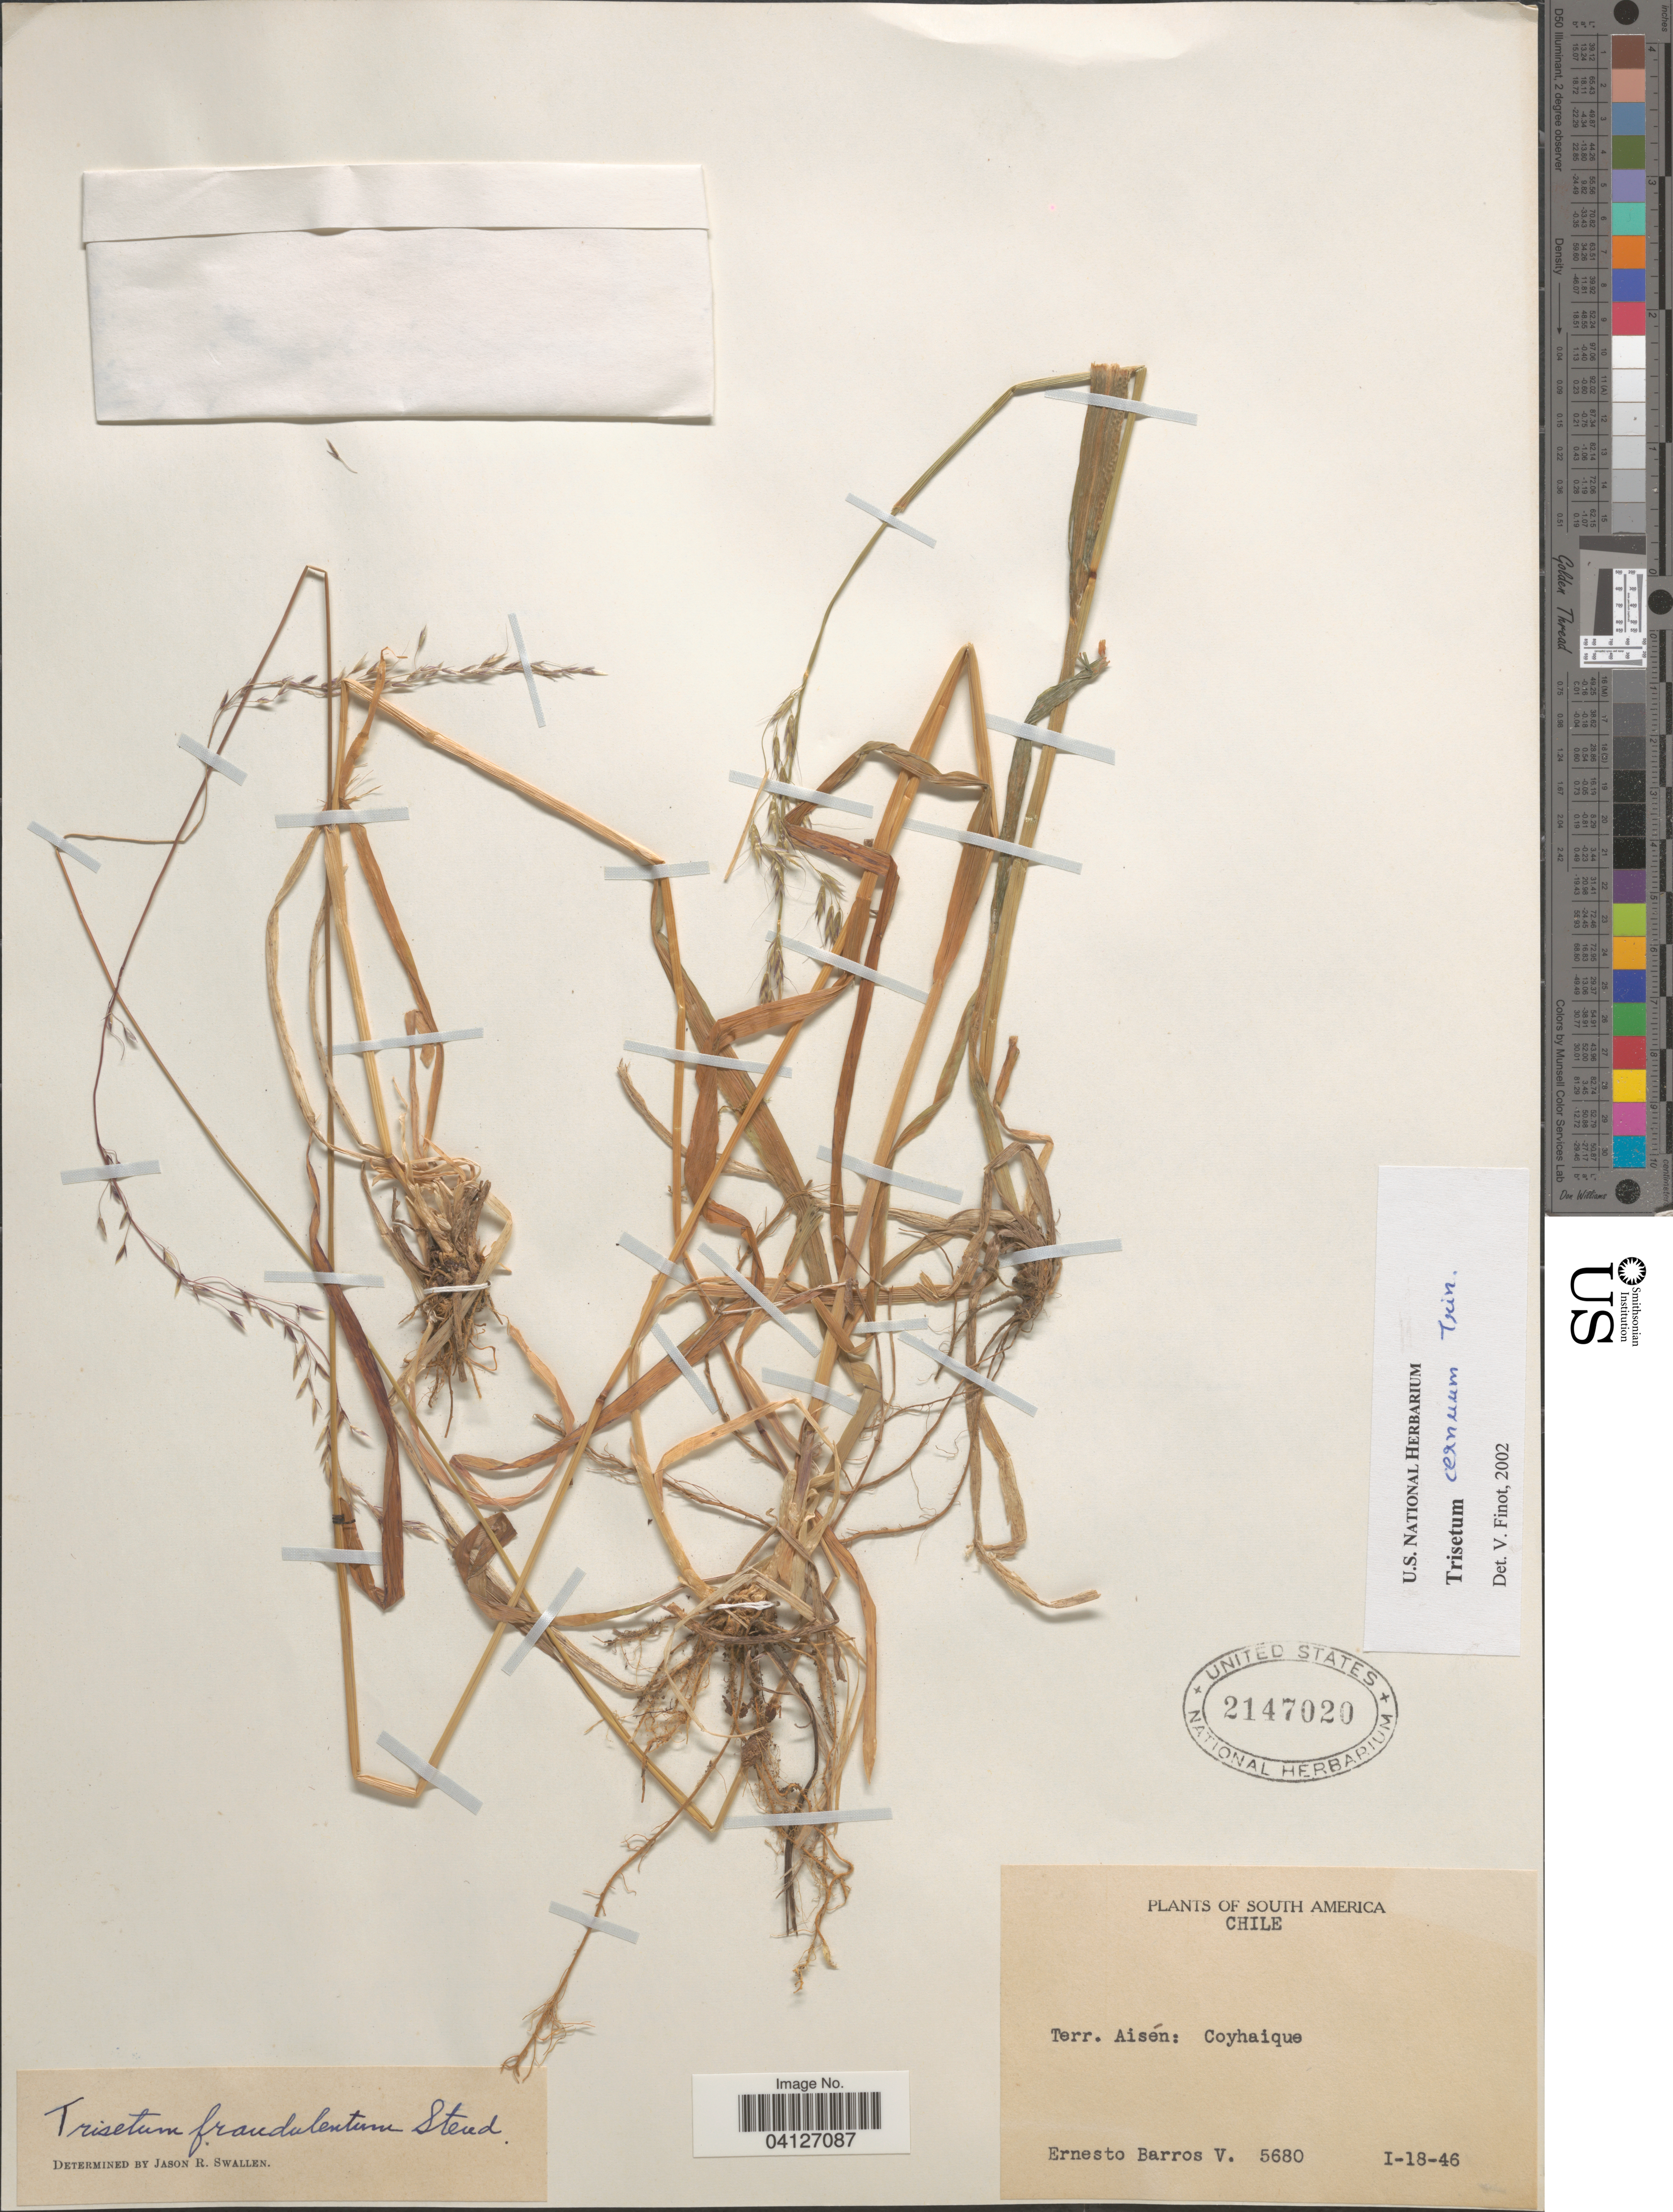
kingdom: Plantae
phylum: Tracheophyta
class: Liliopsida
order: Poales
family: Poaceae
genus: Trisetum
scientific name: Trisetum cernuum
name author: Trin.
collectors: E. Barros V.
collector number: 5680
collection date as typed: Transcribed d/m/y: 18/1/46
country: Chile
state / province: Aisén (XI)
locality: Terr. Aisén: Coyhaique.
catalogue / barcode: US 2147020